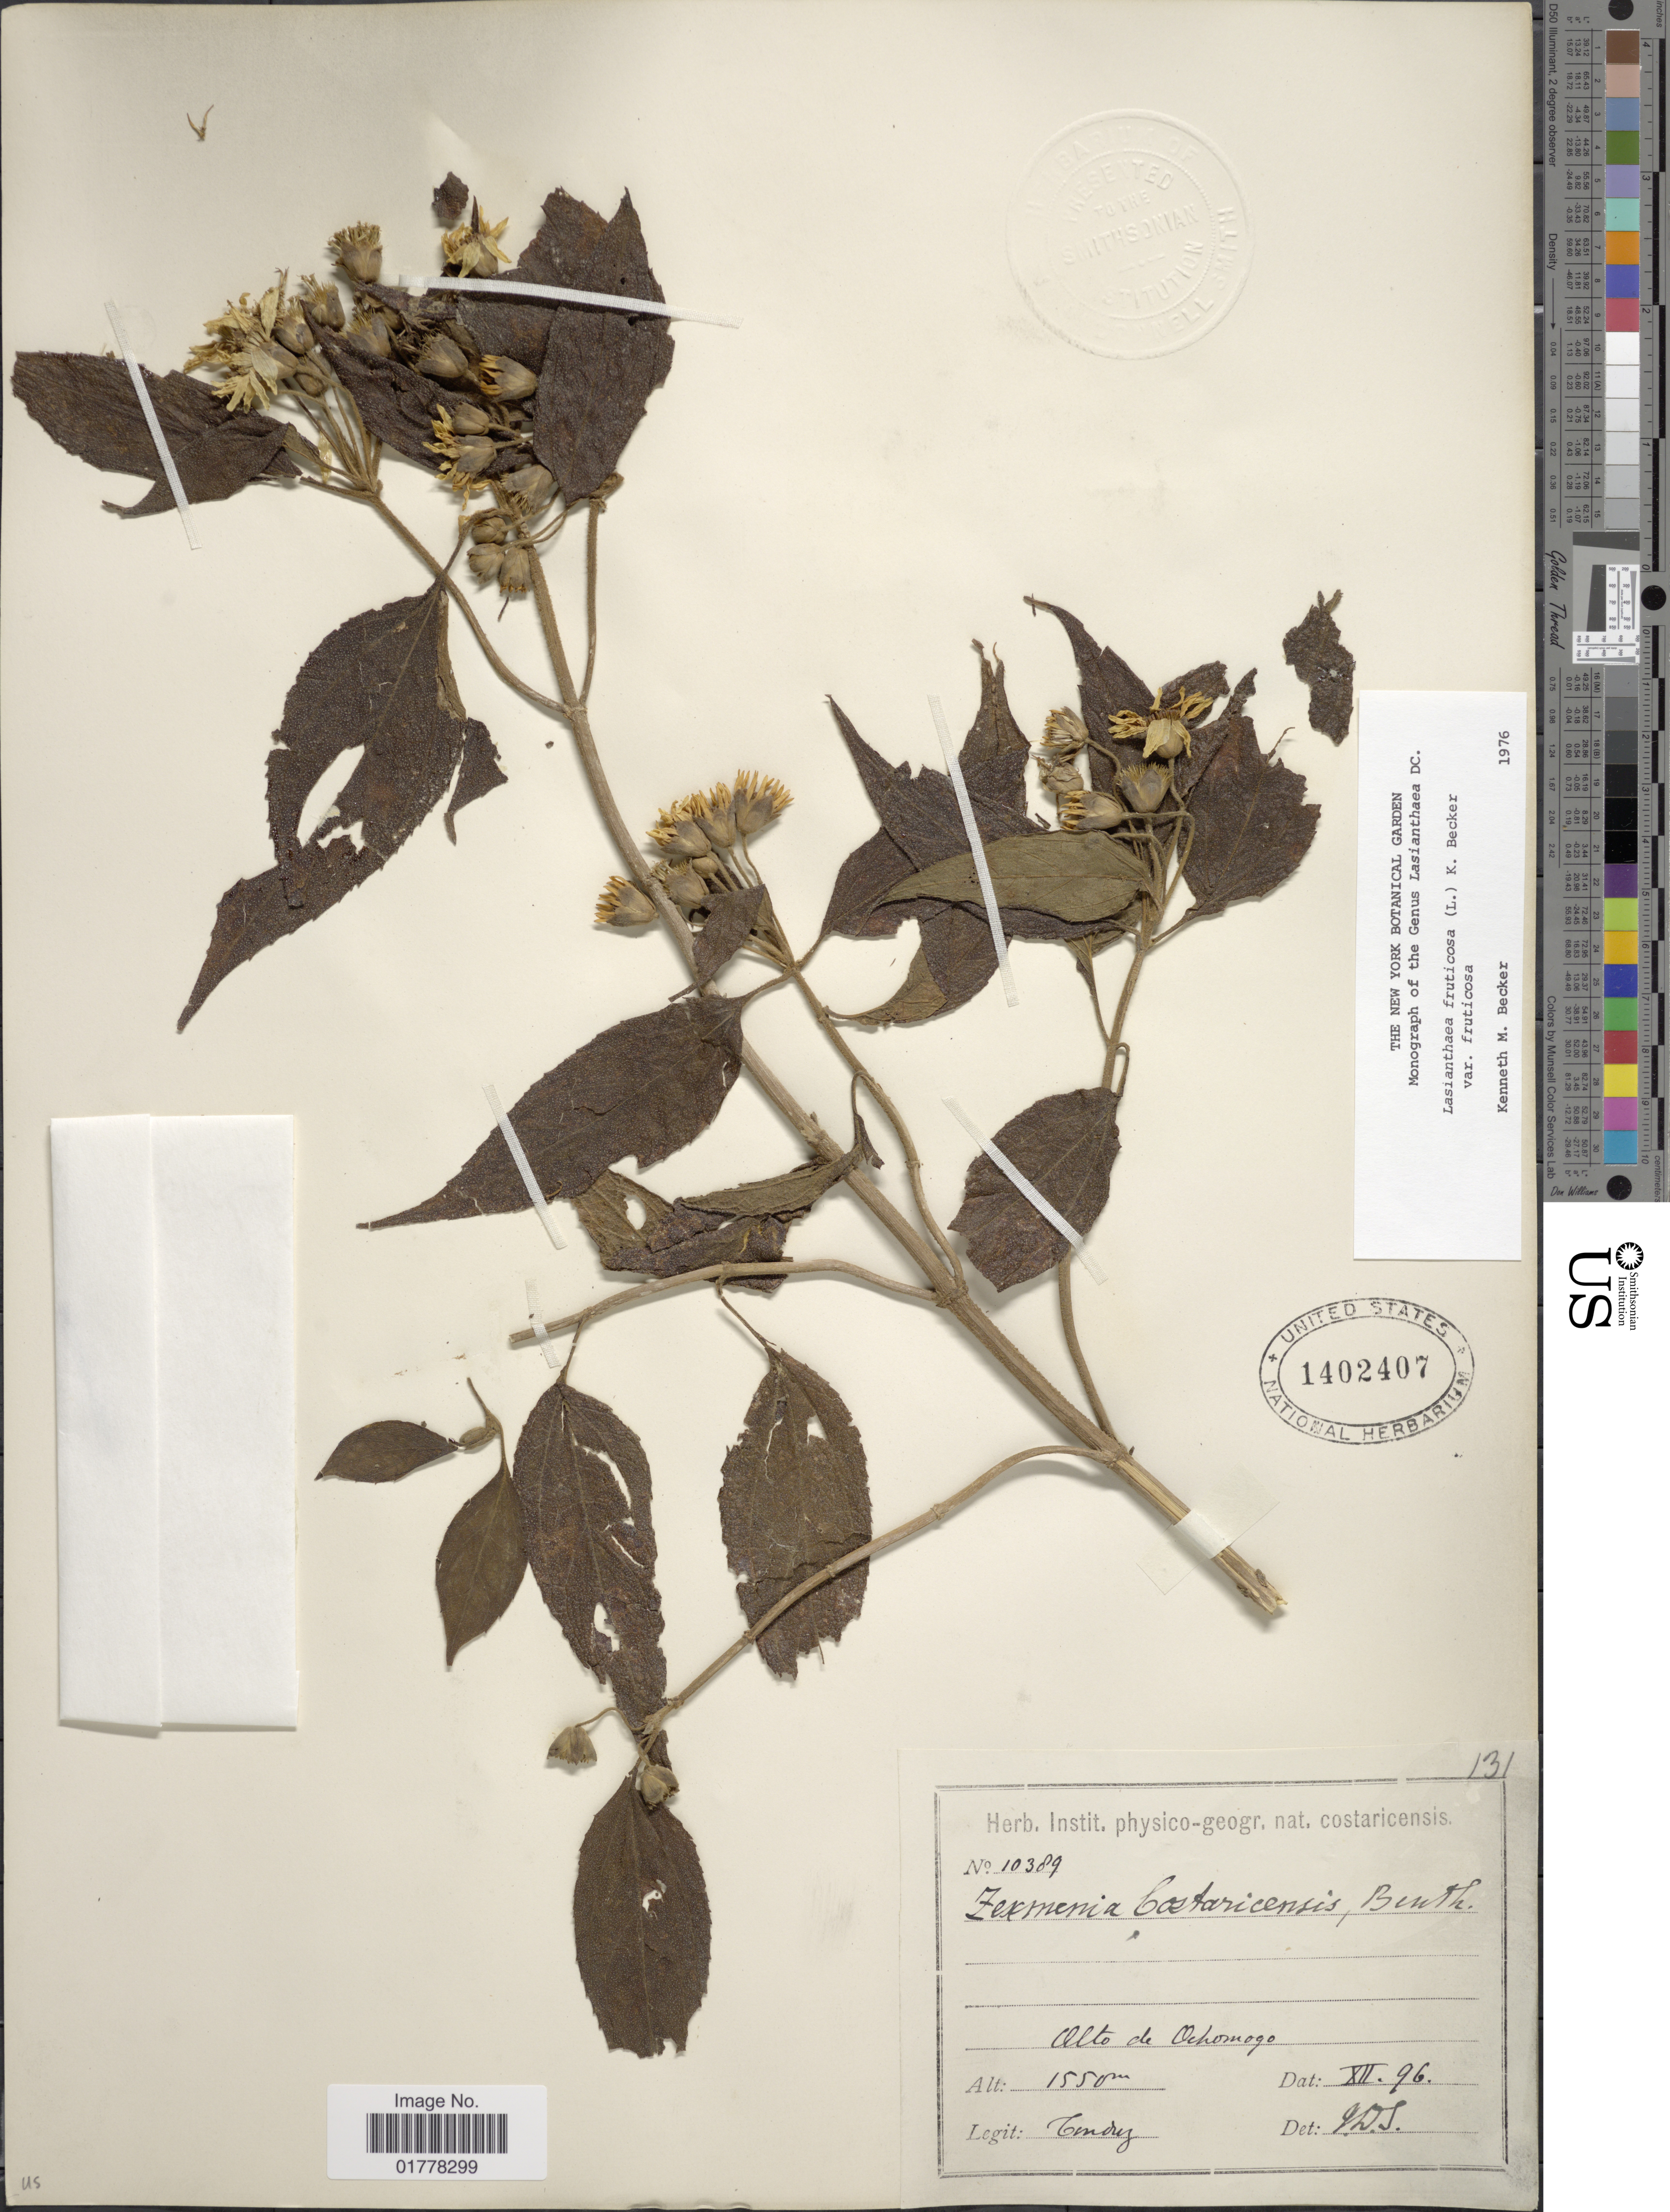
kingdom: Plantae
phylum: Tracheophyta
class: Magnoliopsida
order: Asterales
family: Asteraceae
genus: Lasianthaea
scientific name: Lasianthaea fruticosa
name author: (L.) K.M. Becker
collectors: A. Tonduz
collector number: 10389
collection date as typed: Transcribed d/m/y: /12/96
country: Costa Rica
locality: Alto de Ochomego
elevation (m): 1550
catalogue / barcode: US 1402407